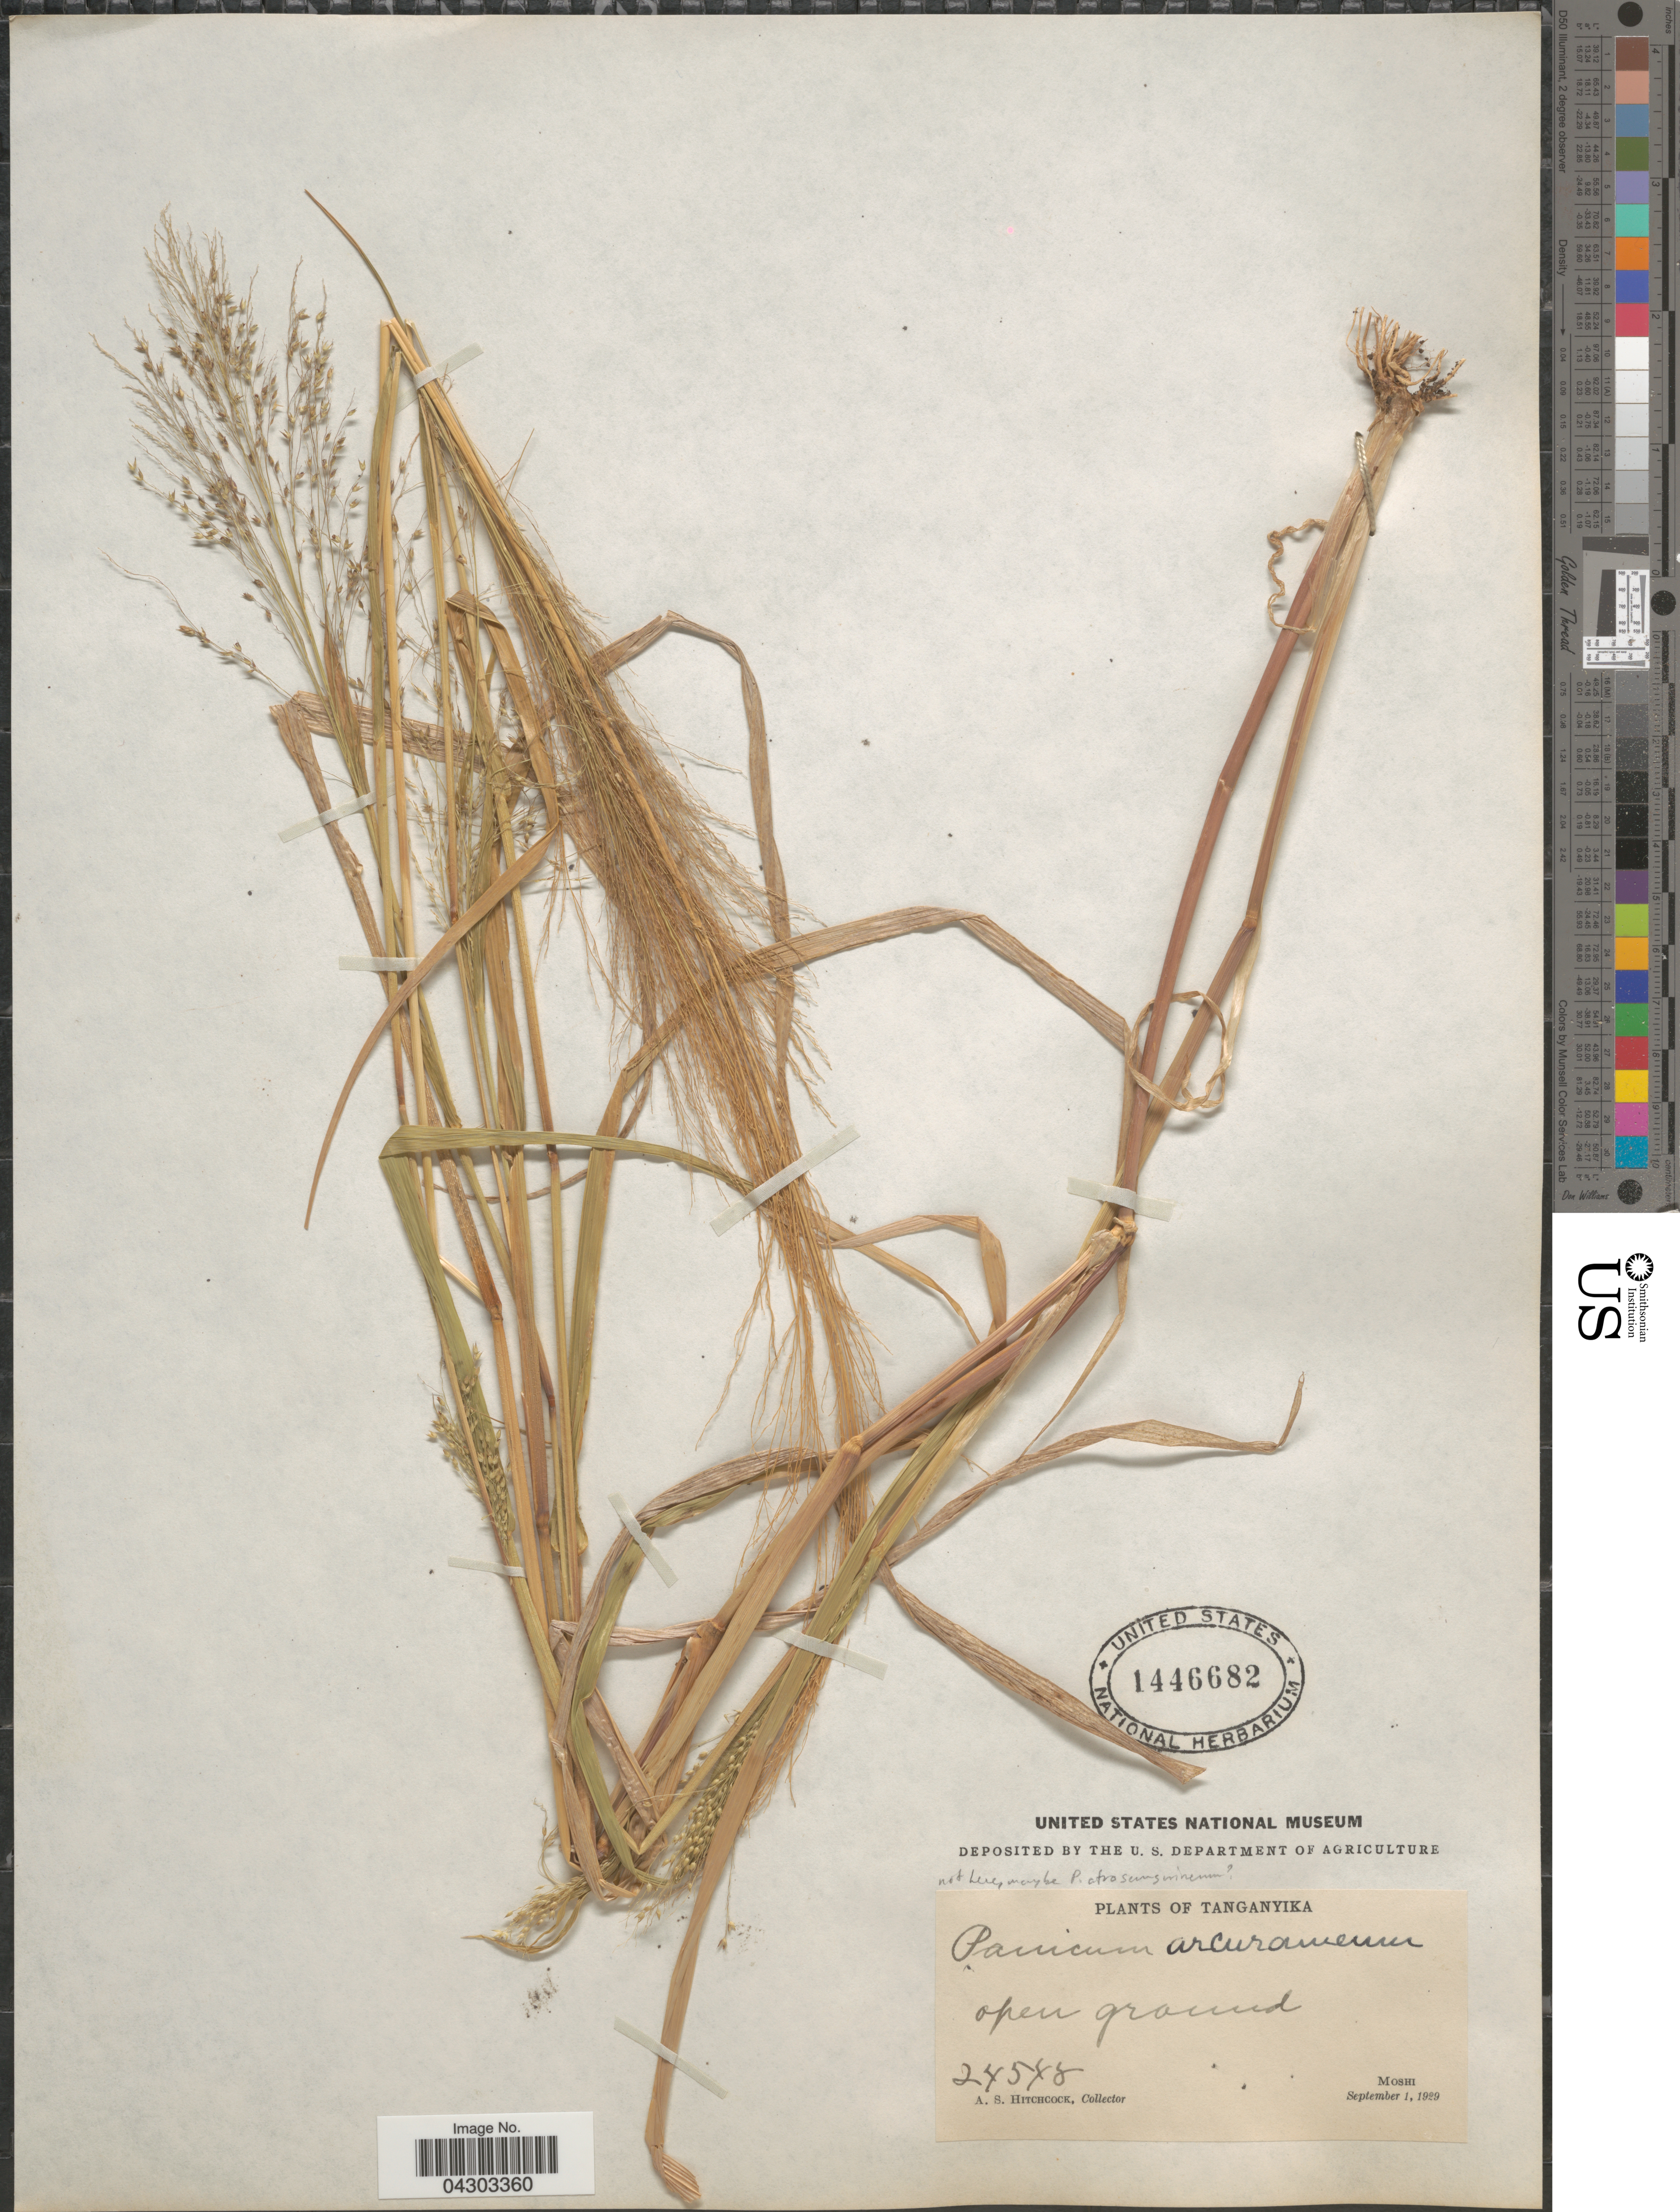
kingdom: Plantae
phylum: Tracheophyta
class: Liliopsida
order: Poales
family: Poaceae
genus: Panicum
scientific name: Panicum arcurameum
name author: Stapf in Prain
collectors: A. S. Hitchcock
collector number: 24548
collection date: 1929-09-01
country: Tanzania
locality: Tanganyika. Open ground. Moshi.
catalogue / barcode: US 1446682